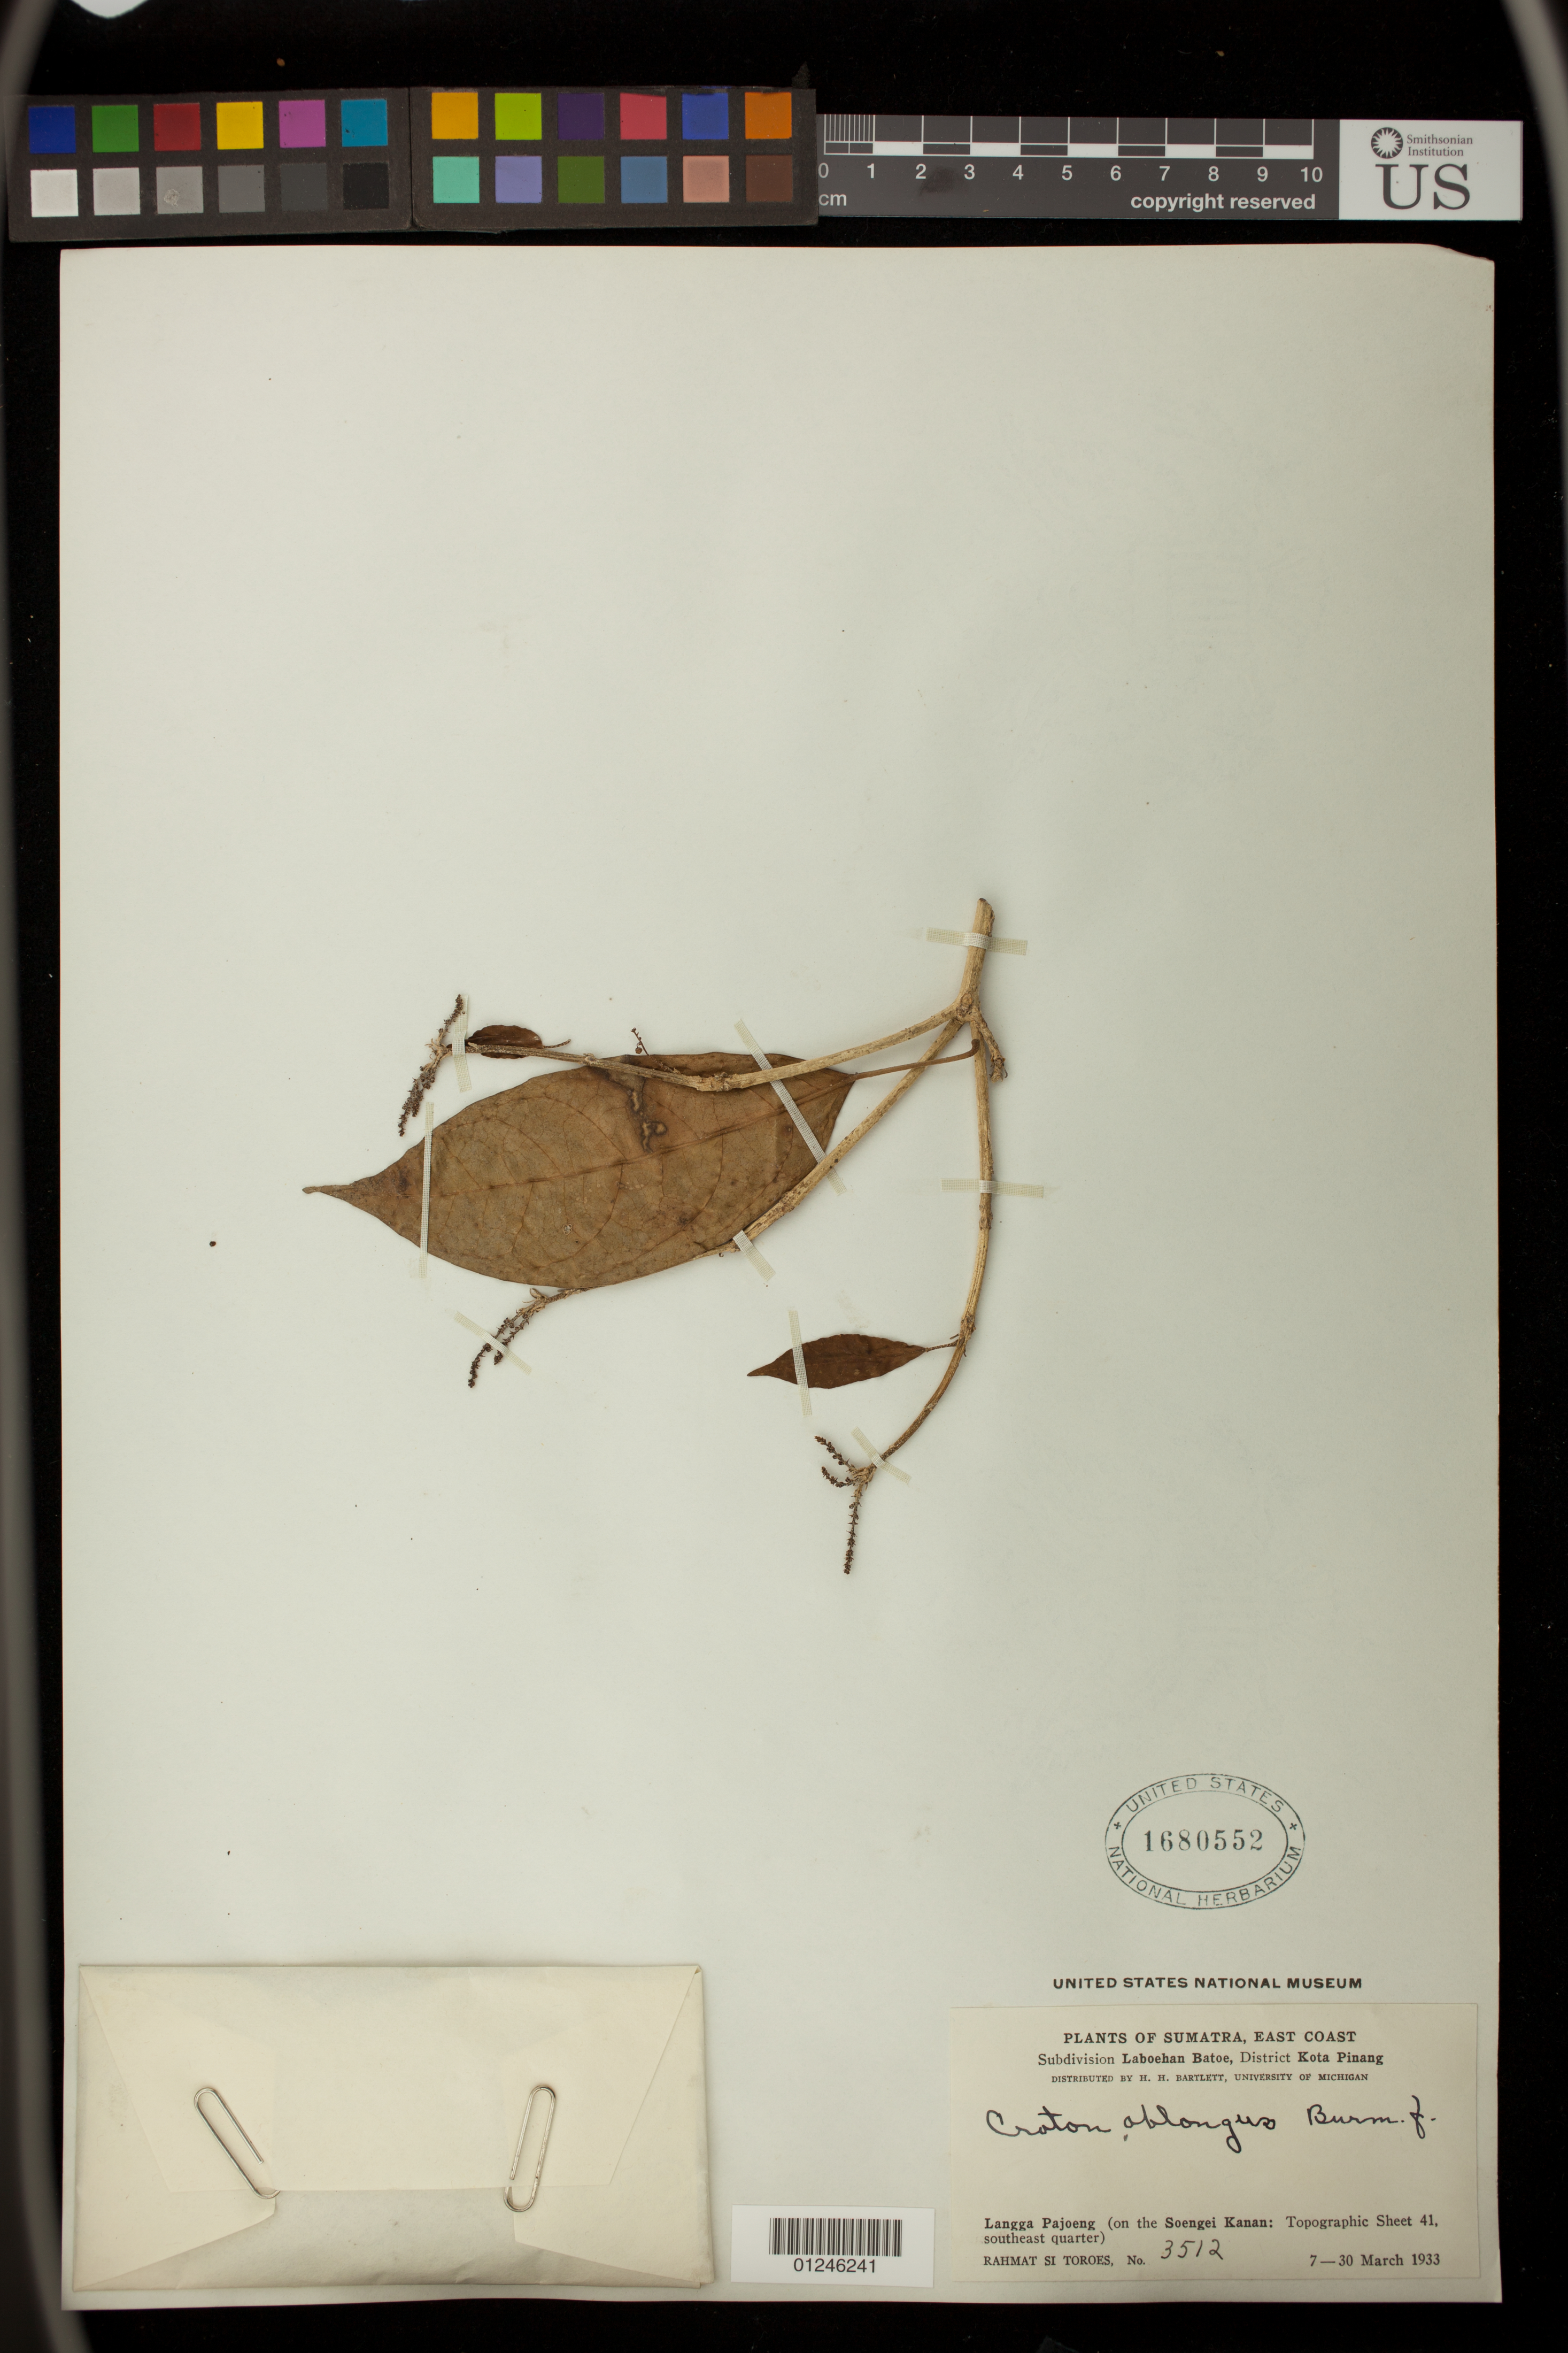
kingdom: Plantae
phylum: Tracheophyta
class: Magnoliopsida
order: Malpighiales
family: Euphorbiaceae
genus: Croton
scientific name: Croton oblongus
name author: Burm. f.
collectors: Rahmat Si Boeea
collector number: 3512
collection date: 1933-03-07/1933-03-30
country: Indonesia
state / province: Sumatra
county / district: Sumatera Utara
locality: Subdivision Laboetan Batoe, District Kota Pinang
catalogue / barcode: US 1680552